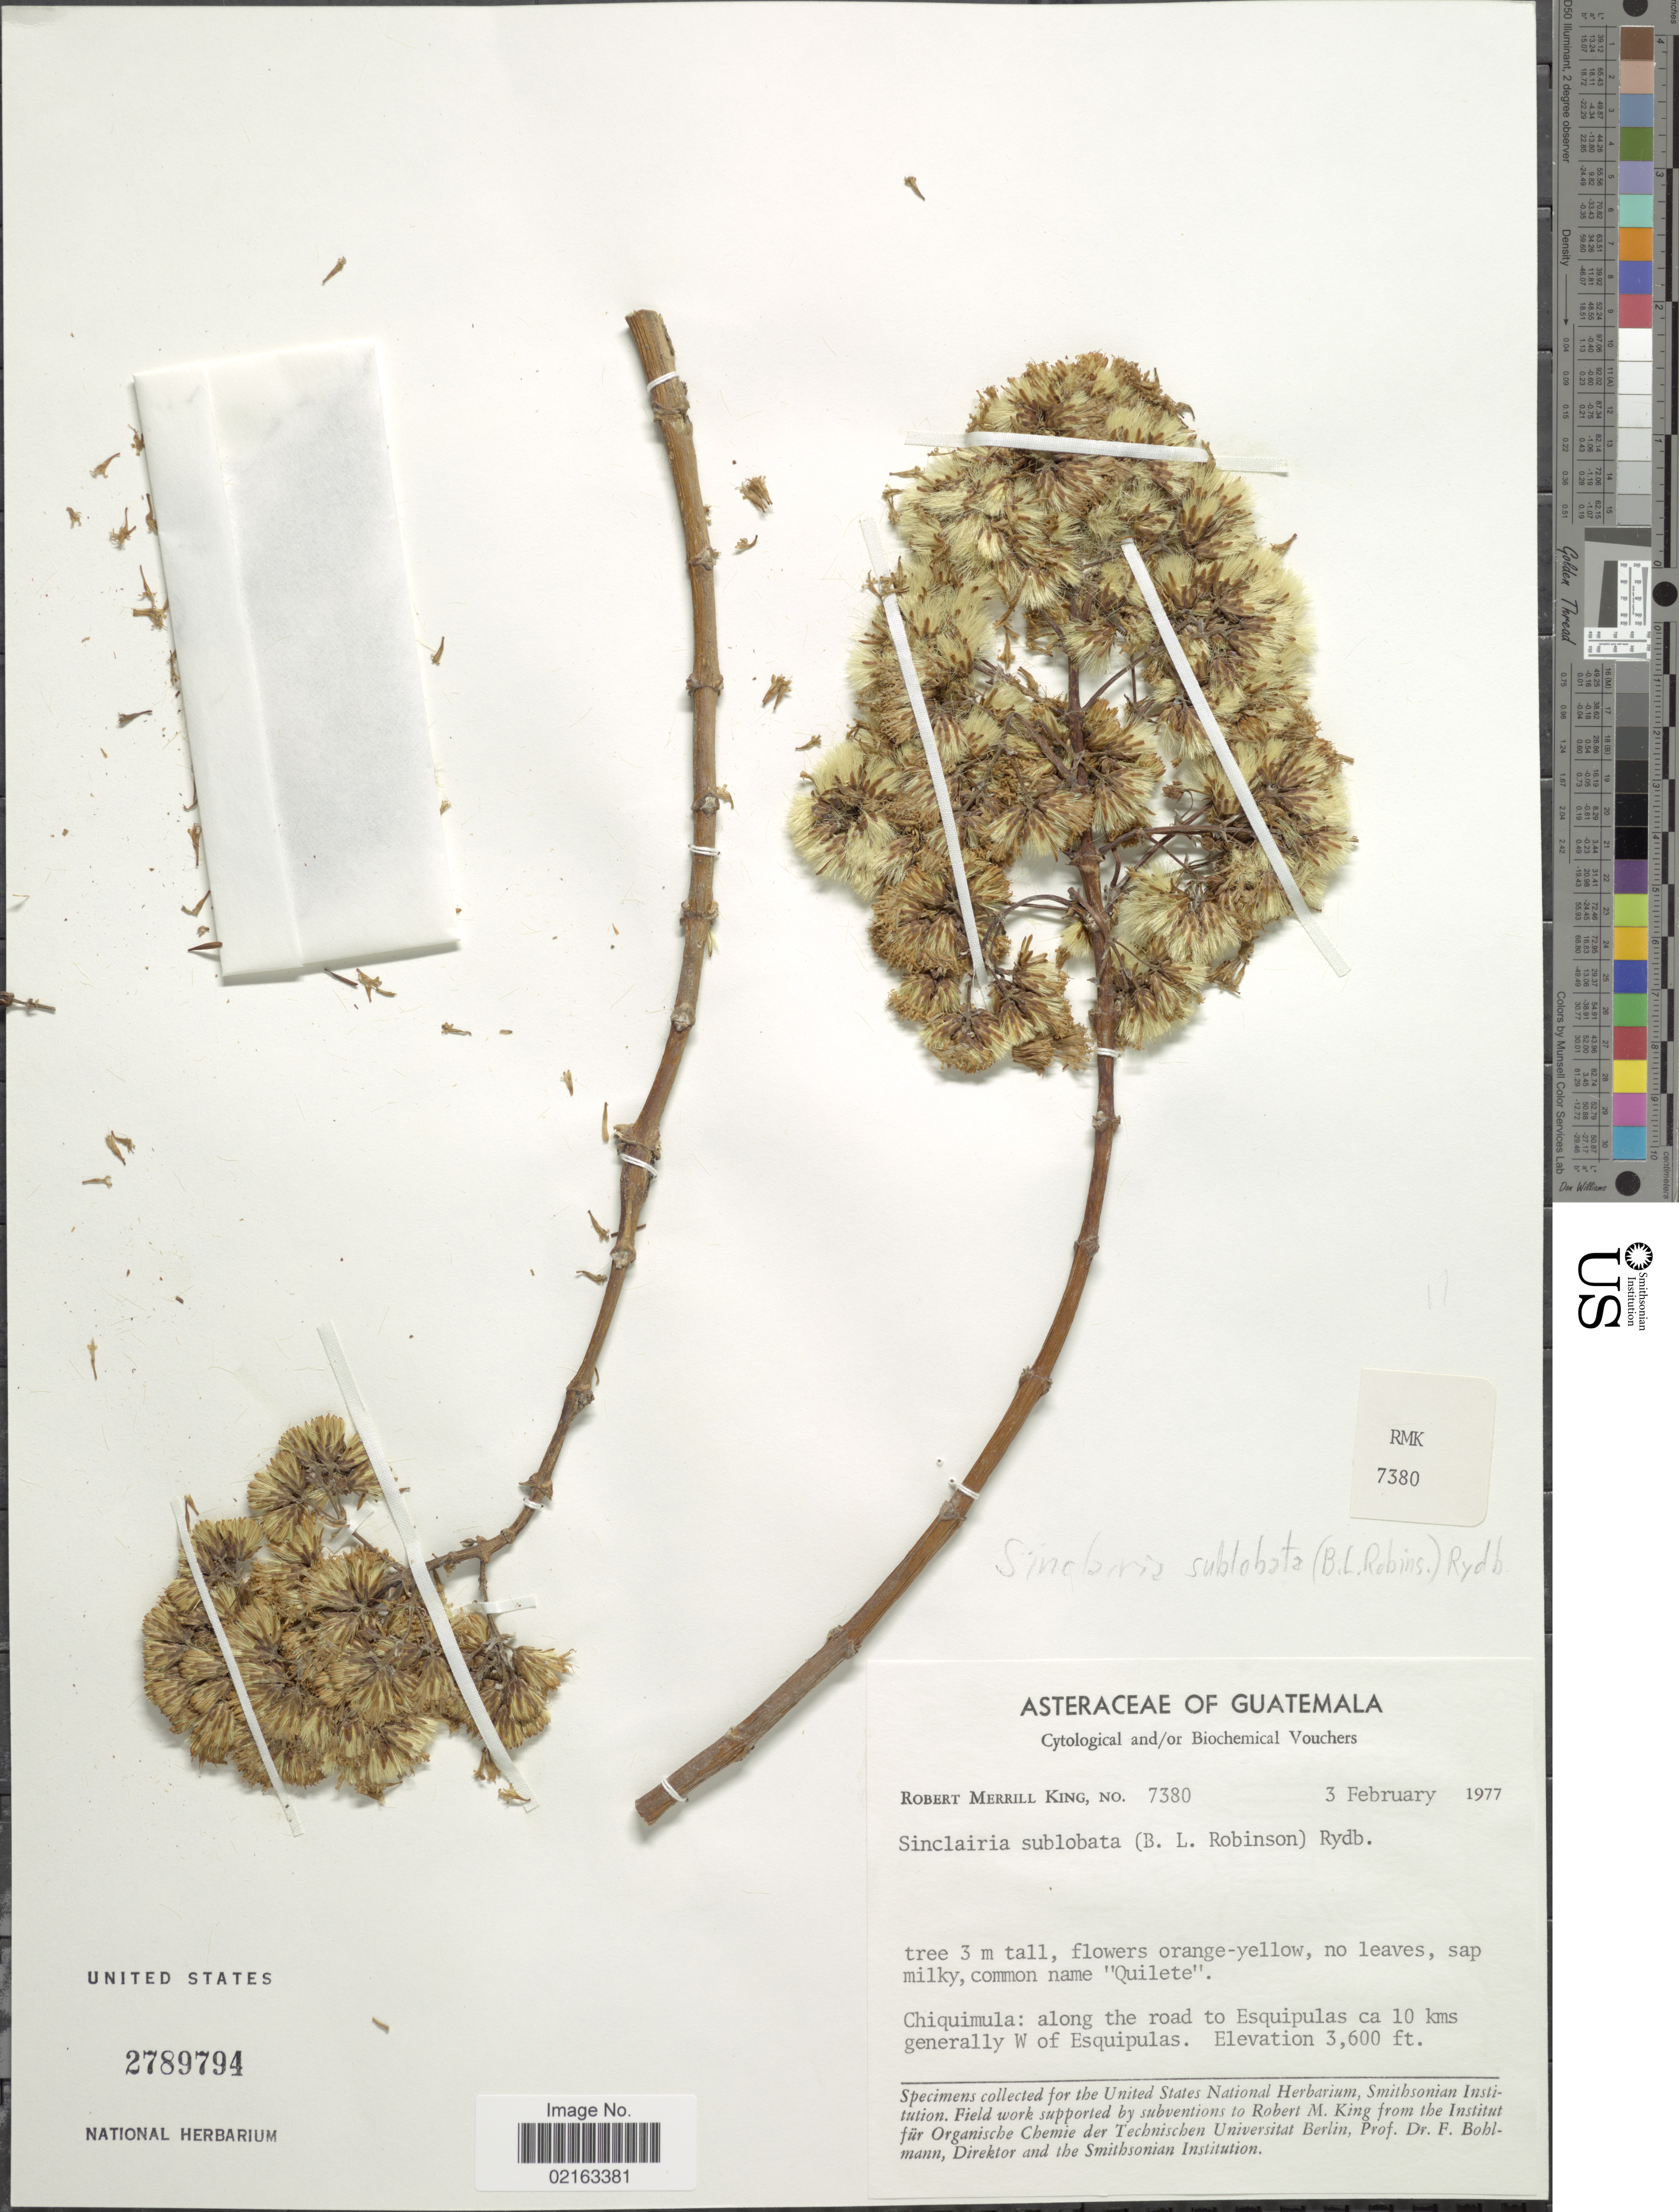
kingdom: Plantae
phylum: Tracheophyta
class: Magnoliopsida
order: Asterales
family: Asteraceae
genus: Sinclairia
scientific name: Sinclairia sublobata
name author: (B.L. Rob.) Rydb.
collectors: R. M. King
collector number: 7380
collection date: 1977-02-03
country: Guatemala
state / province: Chiquimula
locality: Chiquimula: along the road to Esquipulas ca 10 kms generally W of Esquipulas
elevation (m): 1097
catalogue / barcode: US 2789794